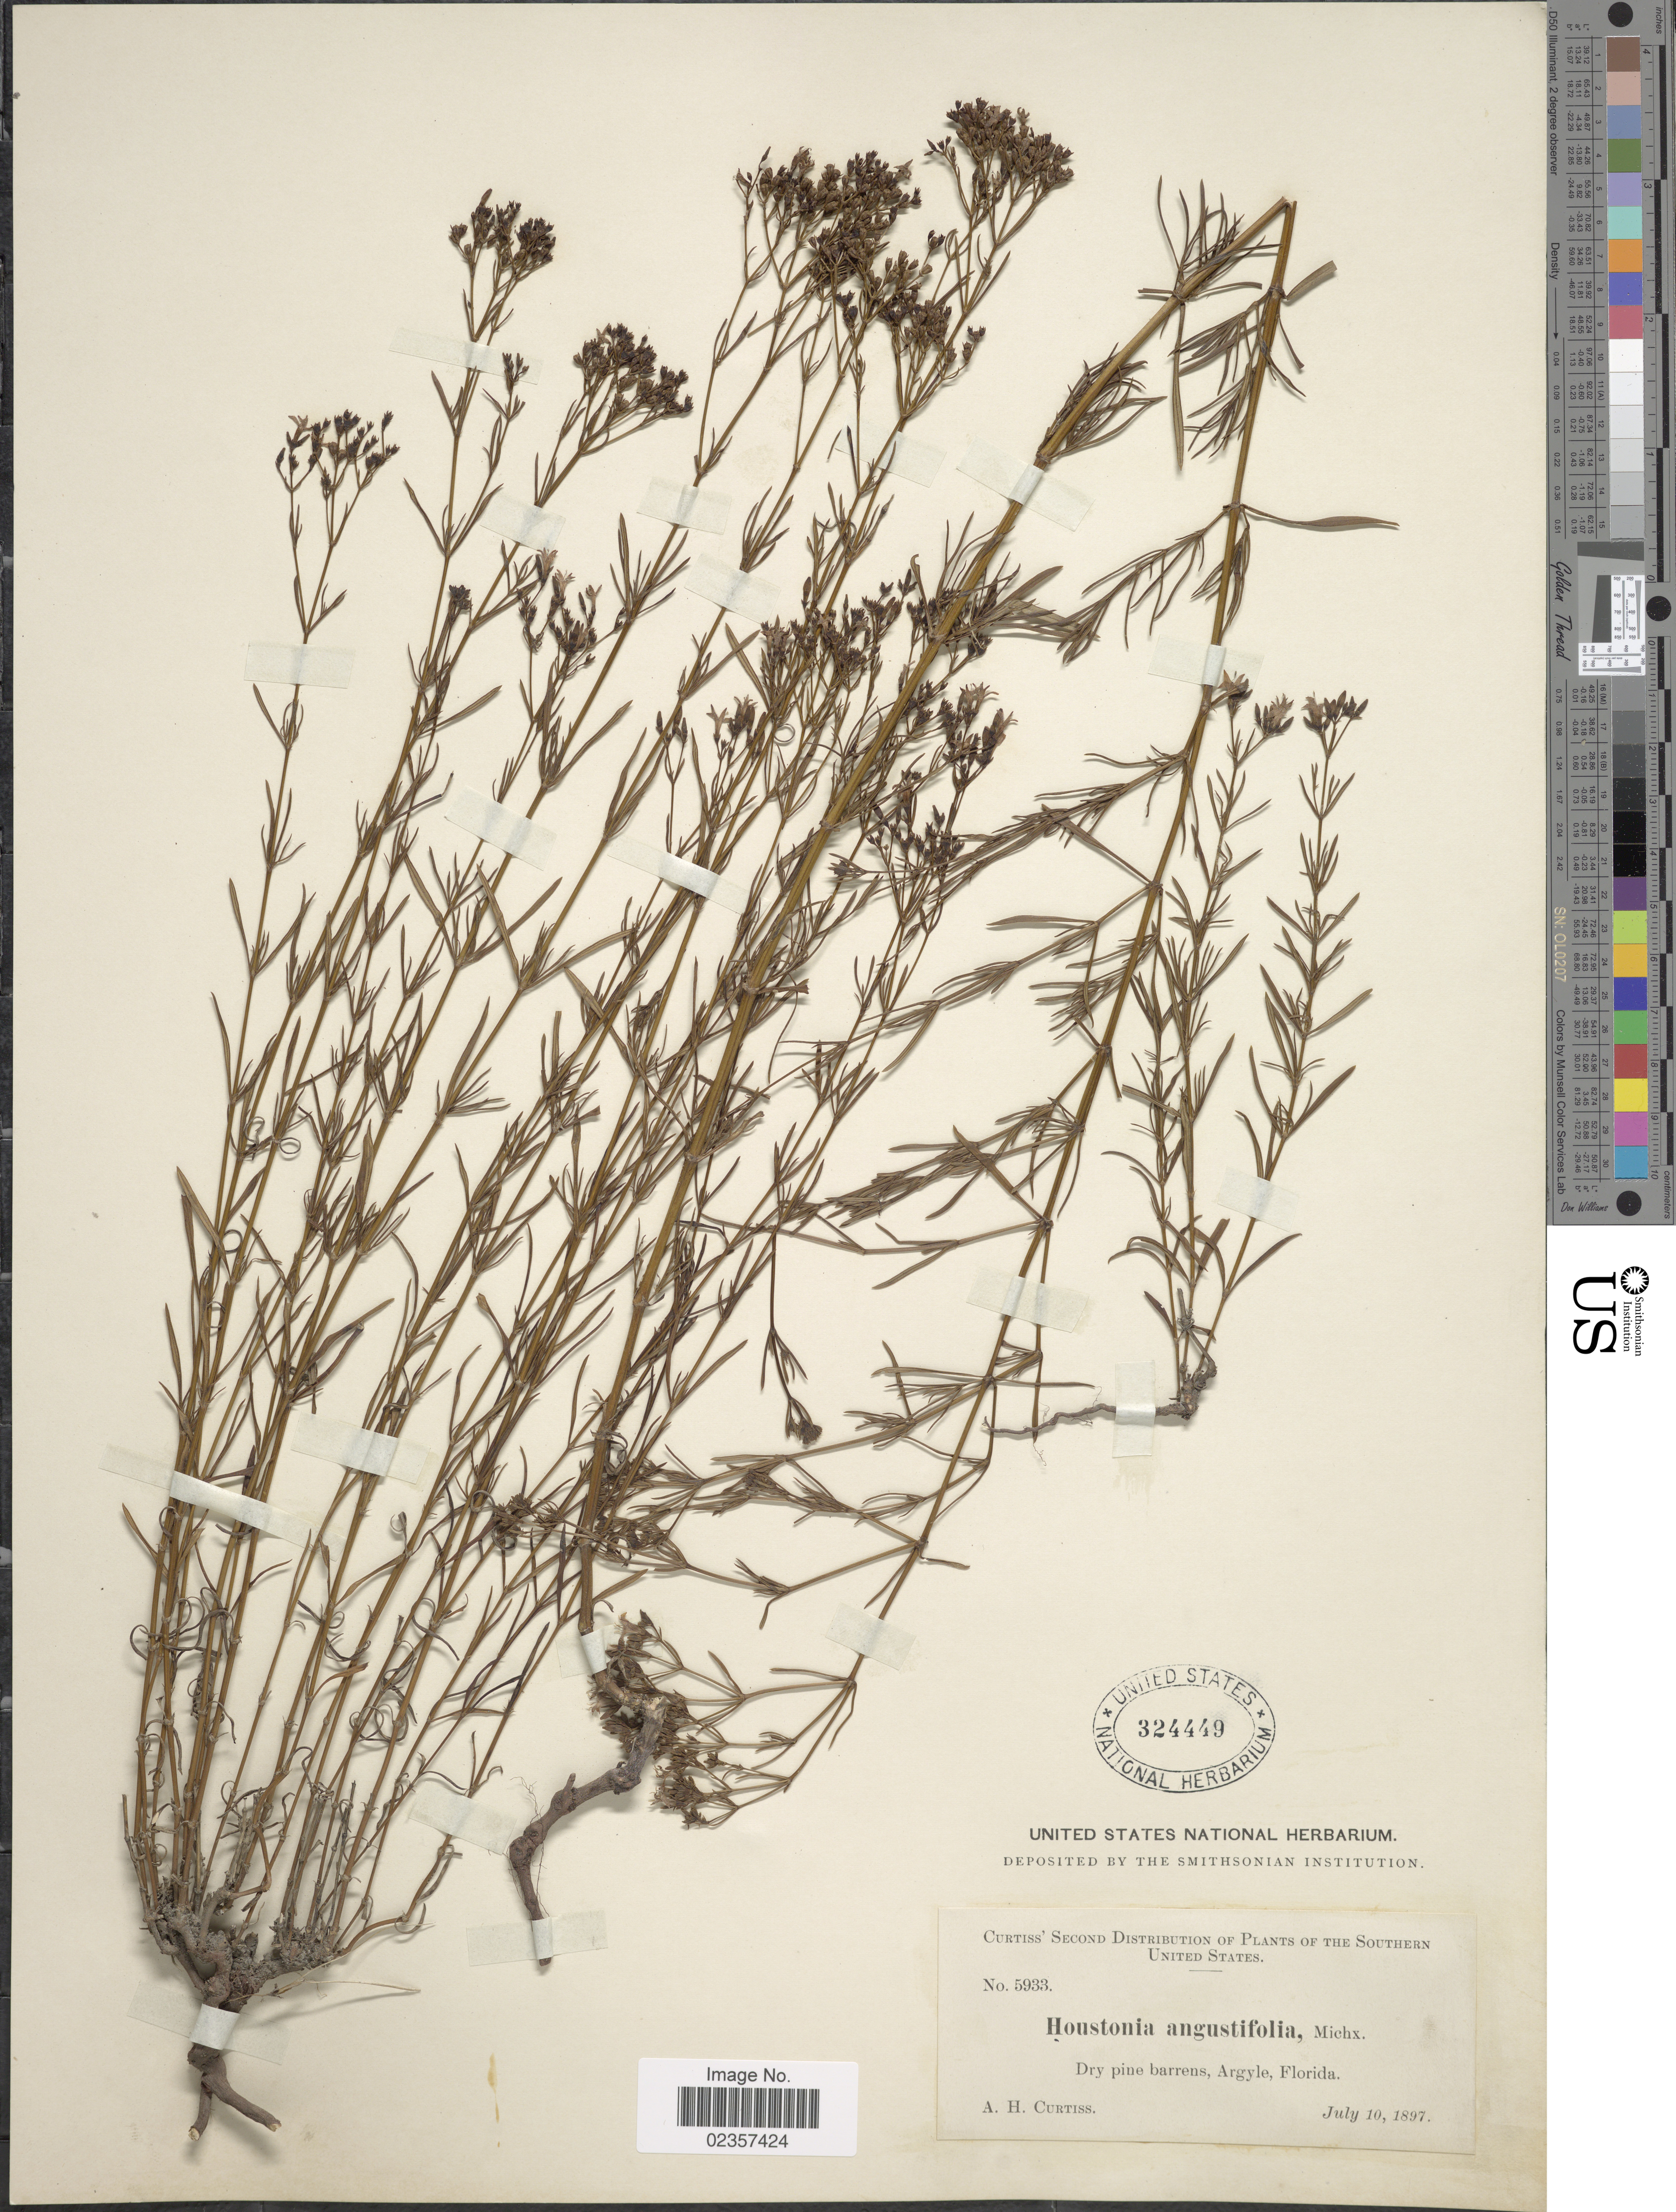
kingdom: Plantae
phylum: Tracheophyta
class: Magnoliopsida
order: Gentianales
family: Rubiaceae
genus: Houstonia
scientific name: Houstonia nigricans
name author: (Lam.) Fernald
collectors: A. H. Curtiss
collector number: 5933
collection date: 1897-07-10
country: United States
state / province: Florida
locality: Southern United States. Dry pine barrens, Argyle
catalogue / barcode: US 324449